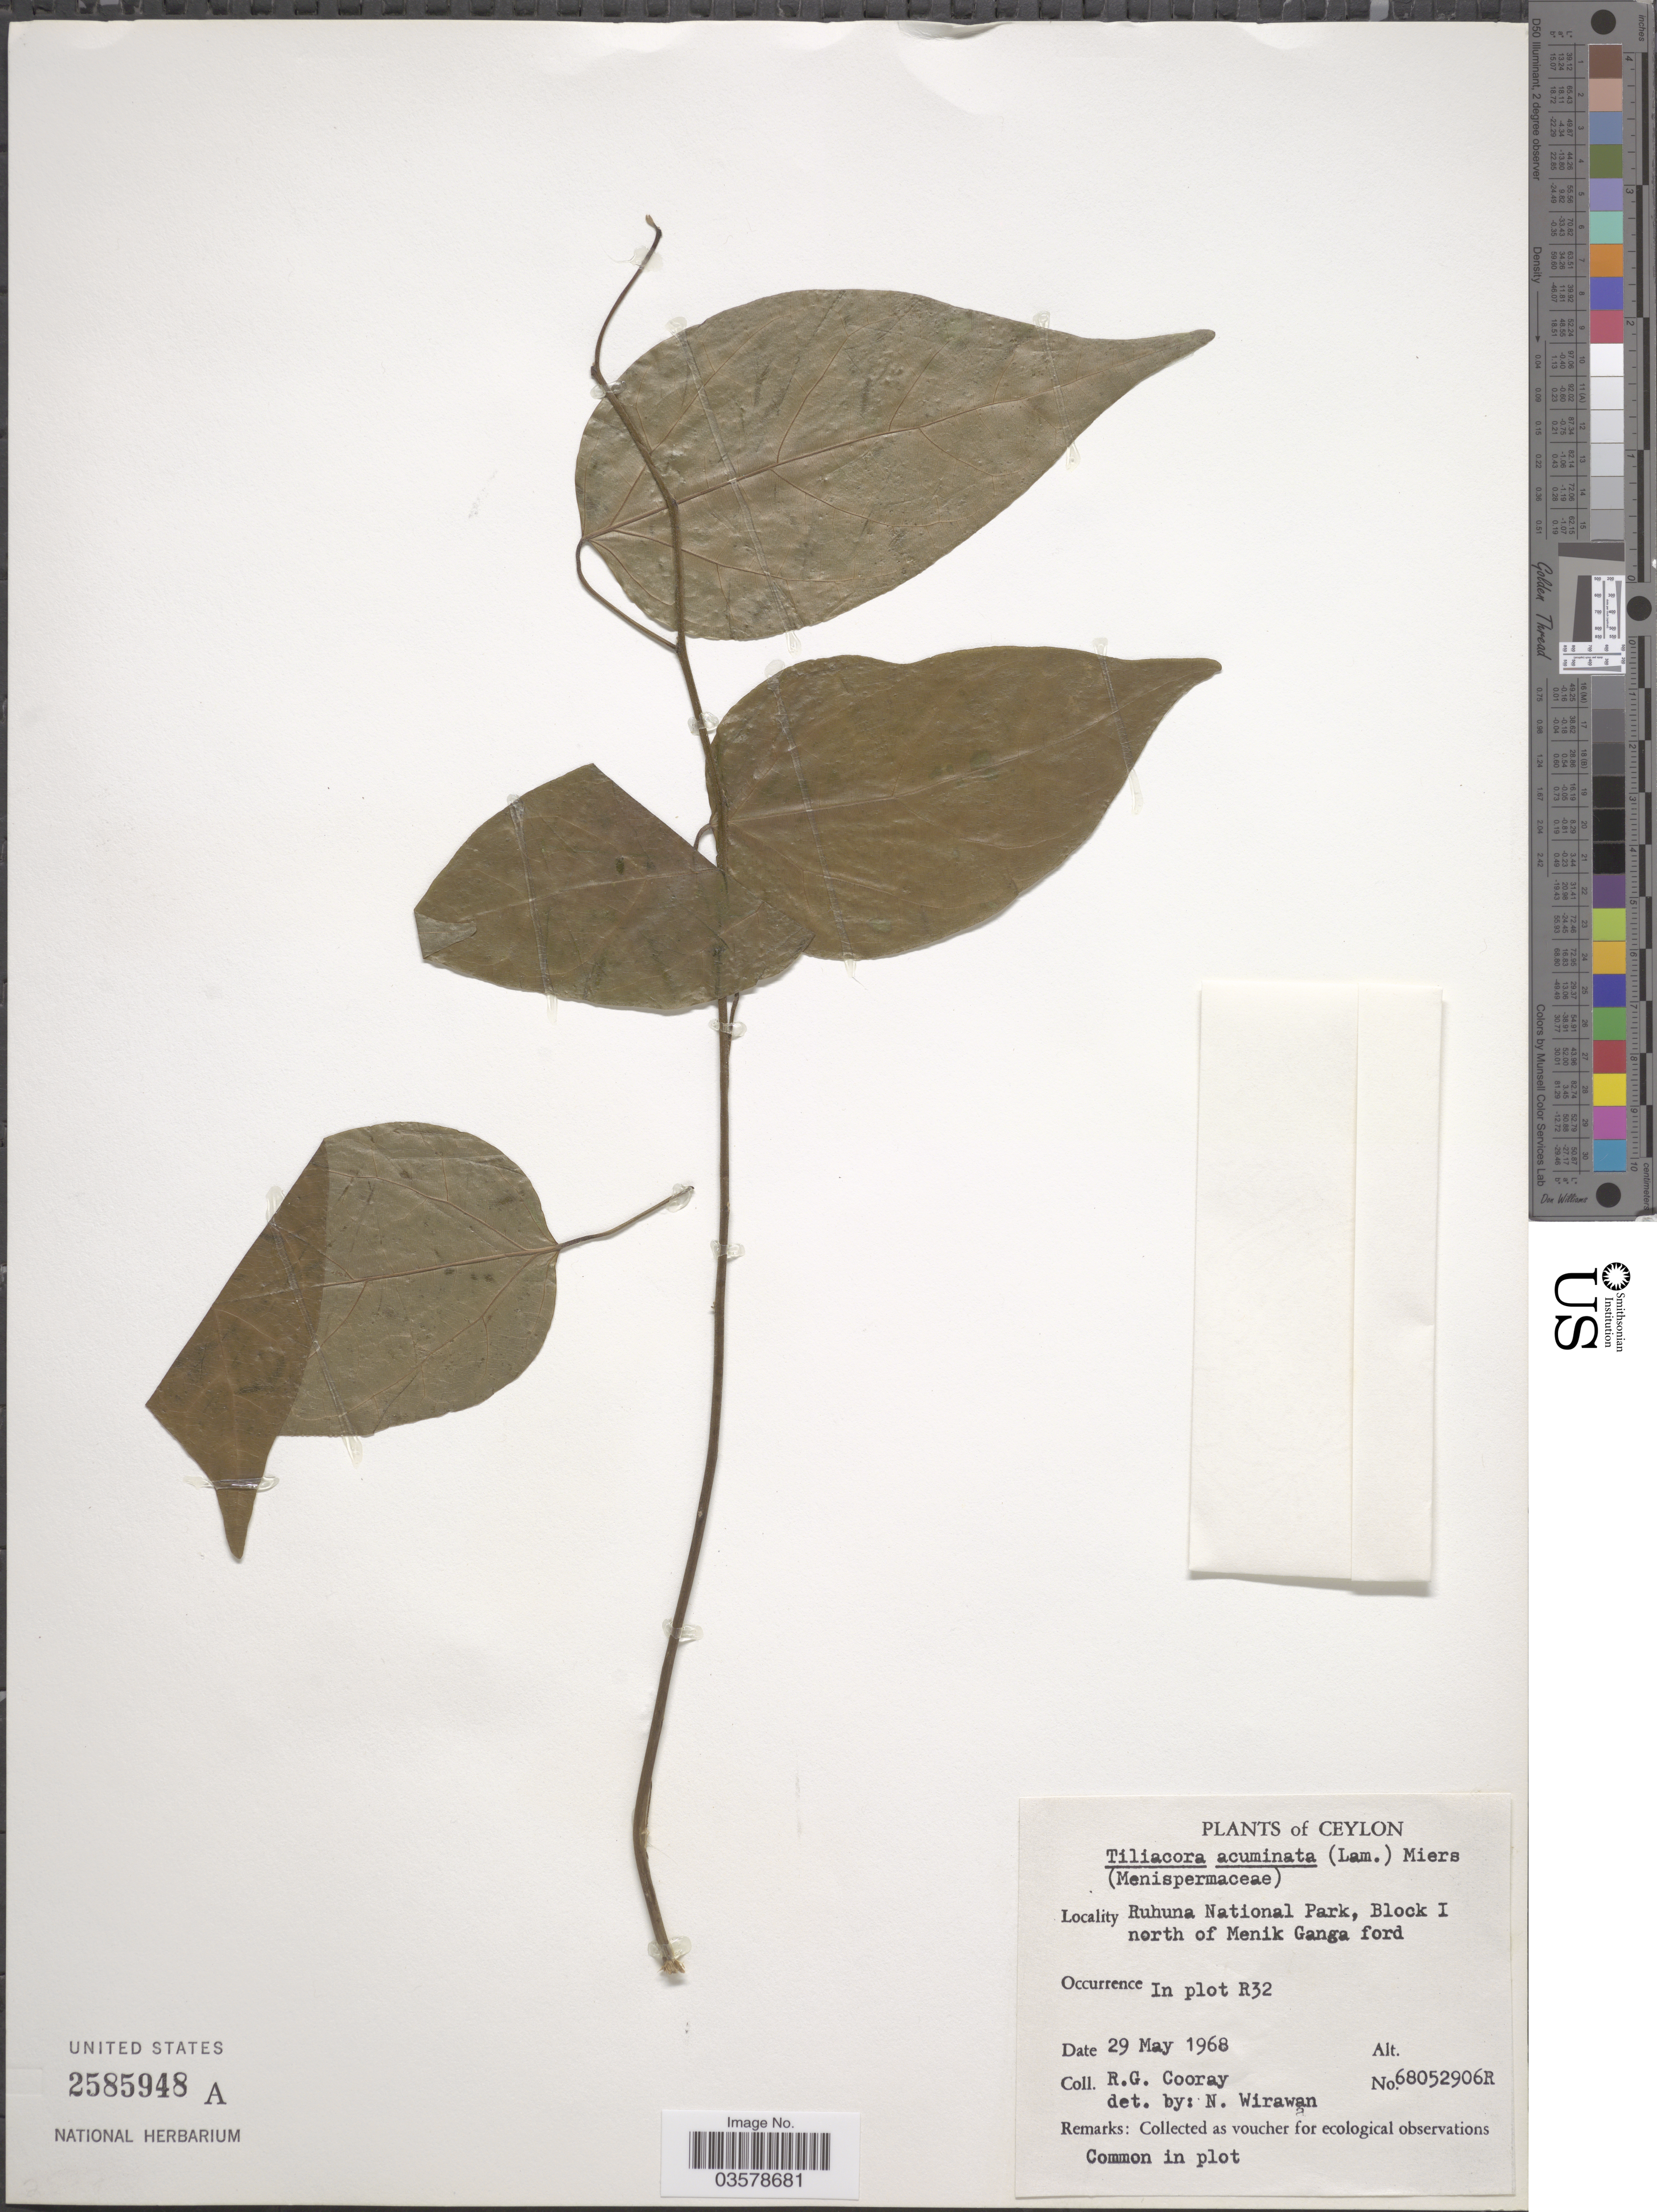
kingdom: Plantae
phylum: Tracheophyta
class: Magnoliopsida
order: Ranunculales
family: Menispermaceae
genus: Tiliacora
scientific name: Tiliacora acuminata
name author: (Lam.) Miers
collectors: R. Cooray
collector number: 68052906R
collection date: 1968-05-29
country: Sri Lanka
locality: Ceylon. Ruhuna National Park, Block I north of Menik Ganga ford.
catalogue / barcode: US 2585948A